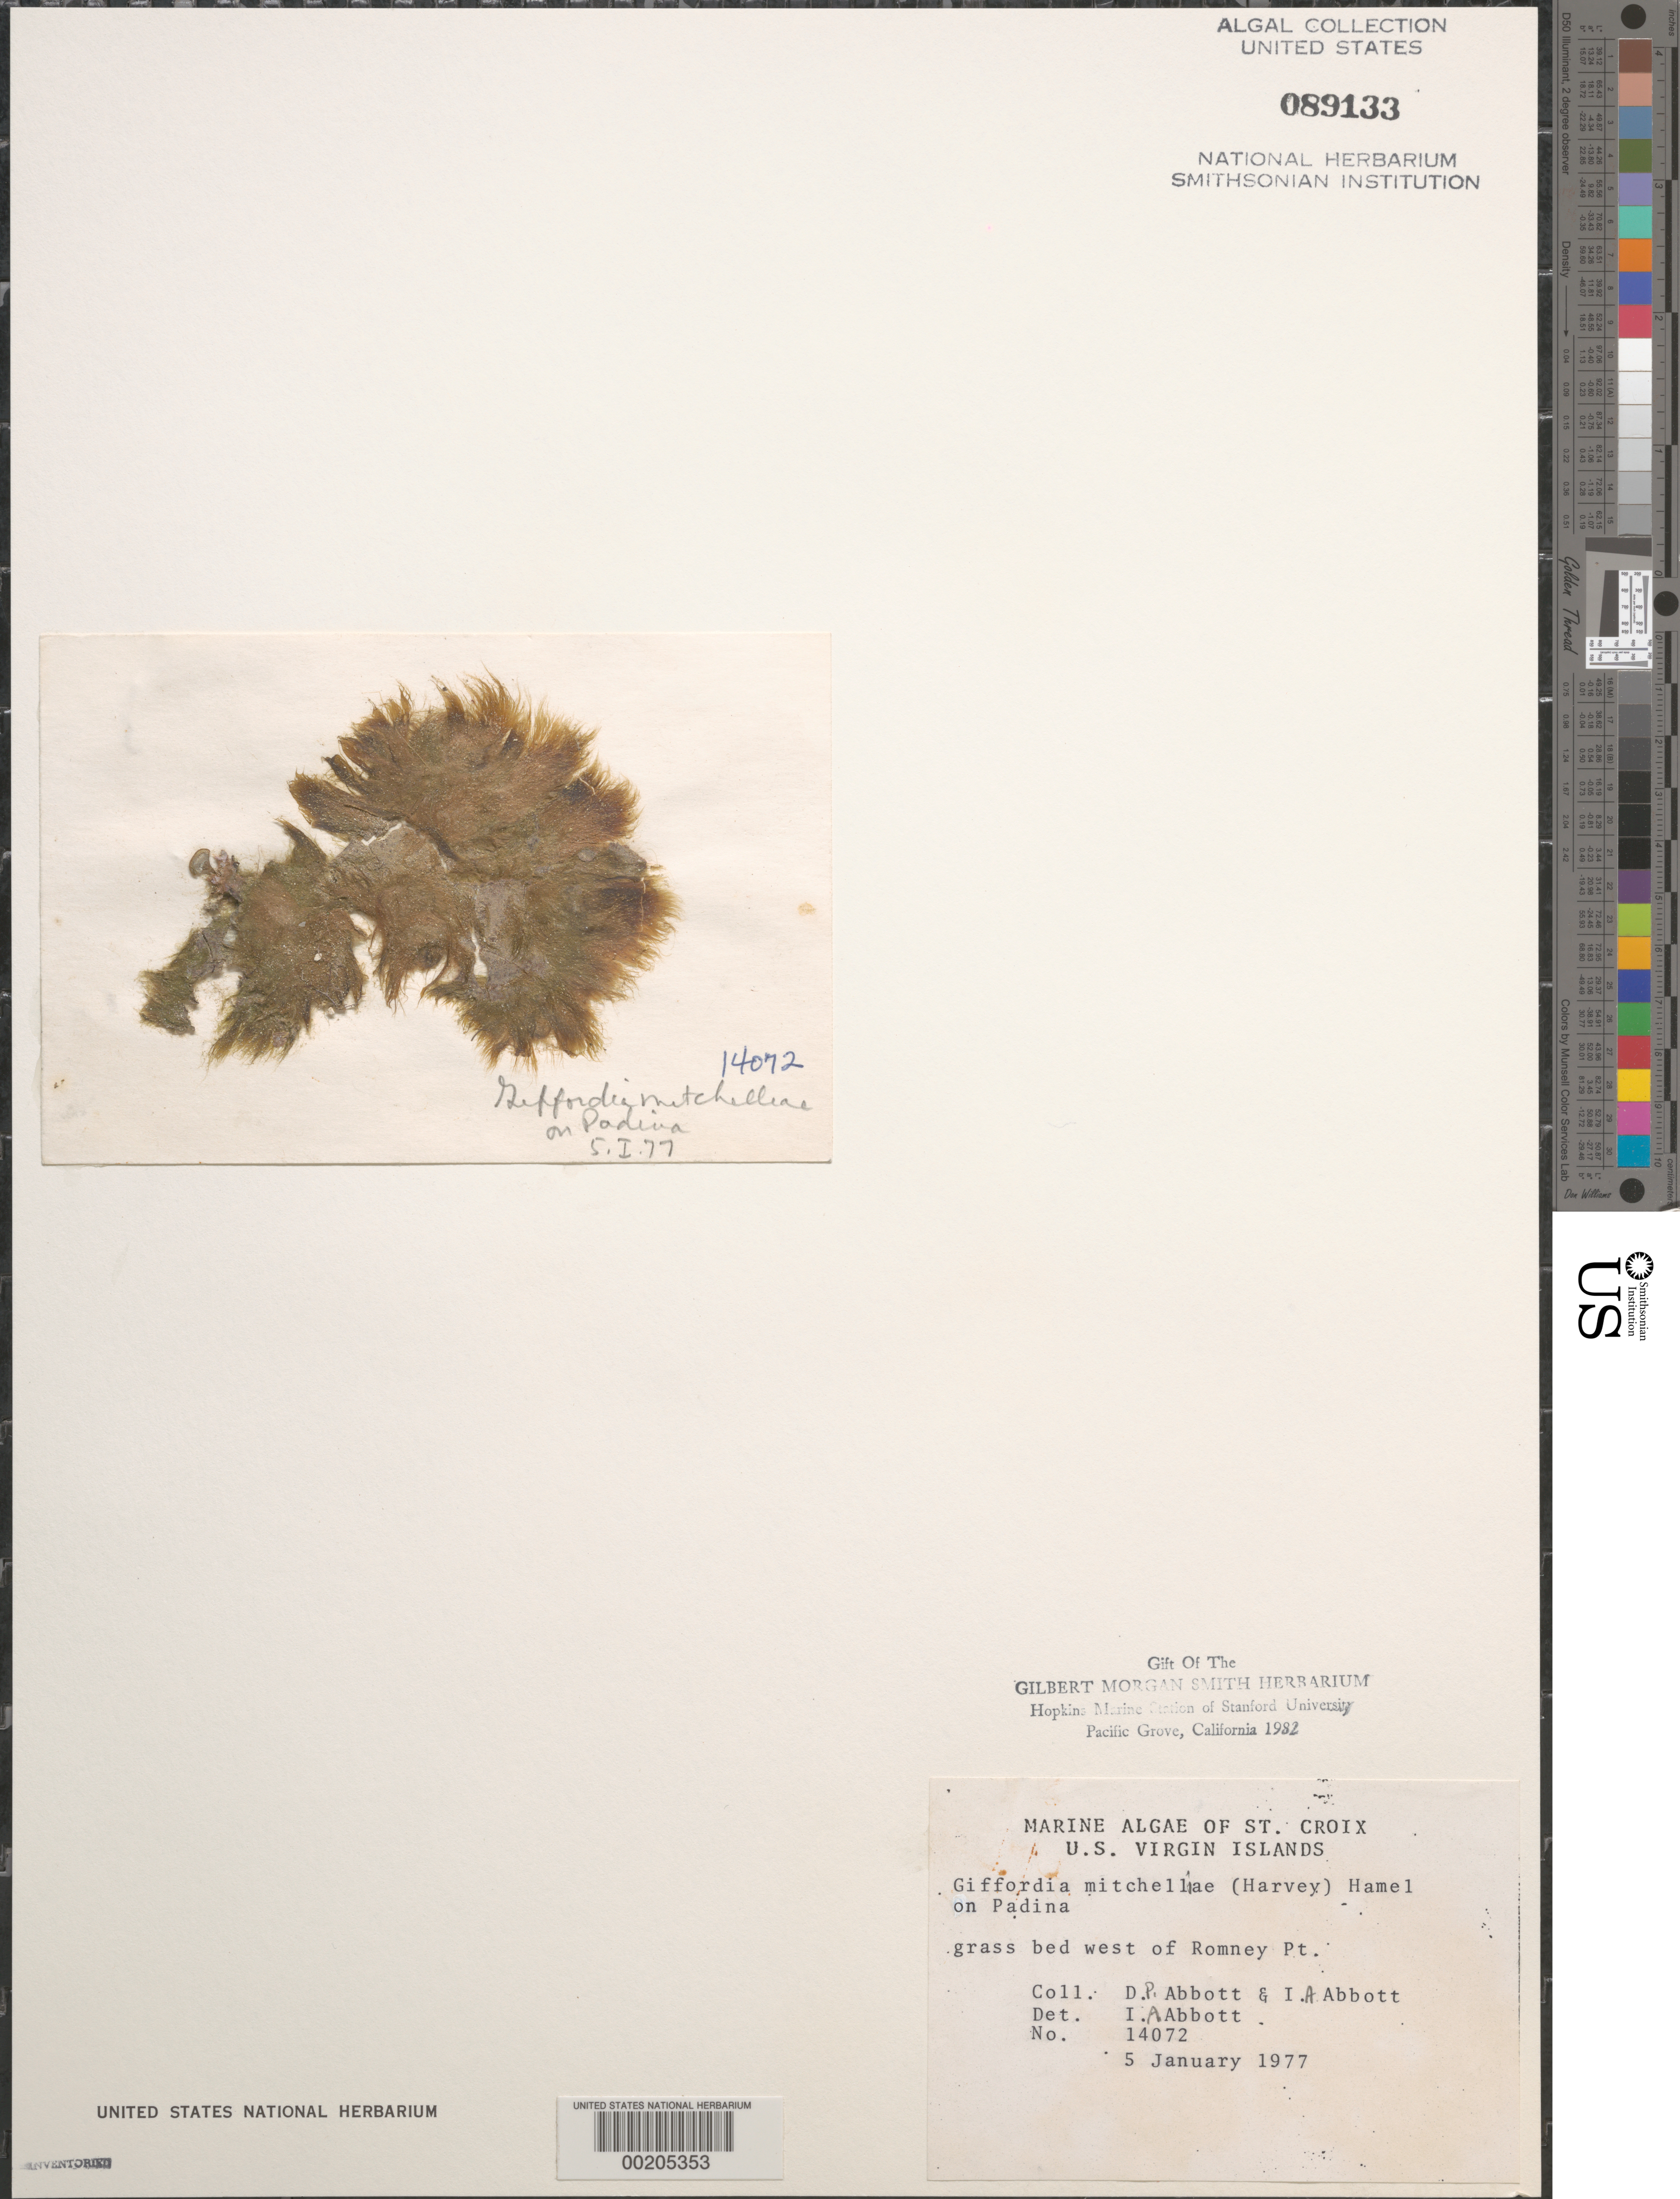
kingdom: Chromista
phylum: Ochrophyta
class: Phaeophyceae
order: Ectocarpales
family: Acinetosporaceae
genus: Feldmannia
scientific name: Feldmannia mitchelliae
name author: (Harv.) H.-S. Kim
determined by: Algae name updating Project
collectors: D. P. Abbott & I. A. Abbott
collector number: IAA 14072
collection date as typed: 05 Jan 1977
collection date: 1977-01-05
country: U.S. Virgin Islands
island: St. Croix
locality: West of Romney Point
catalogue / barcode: US 89133